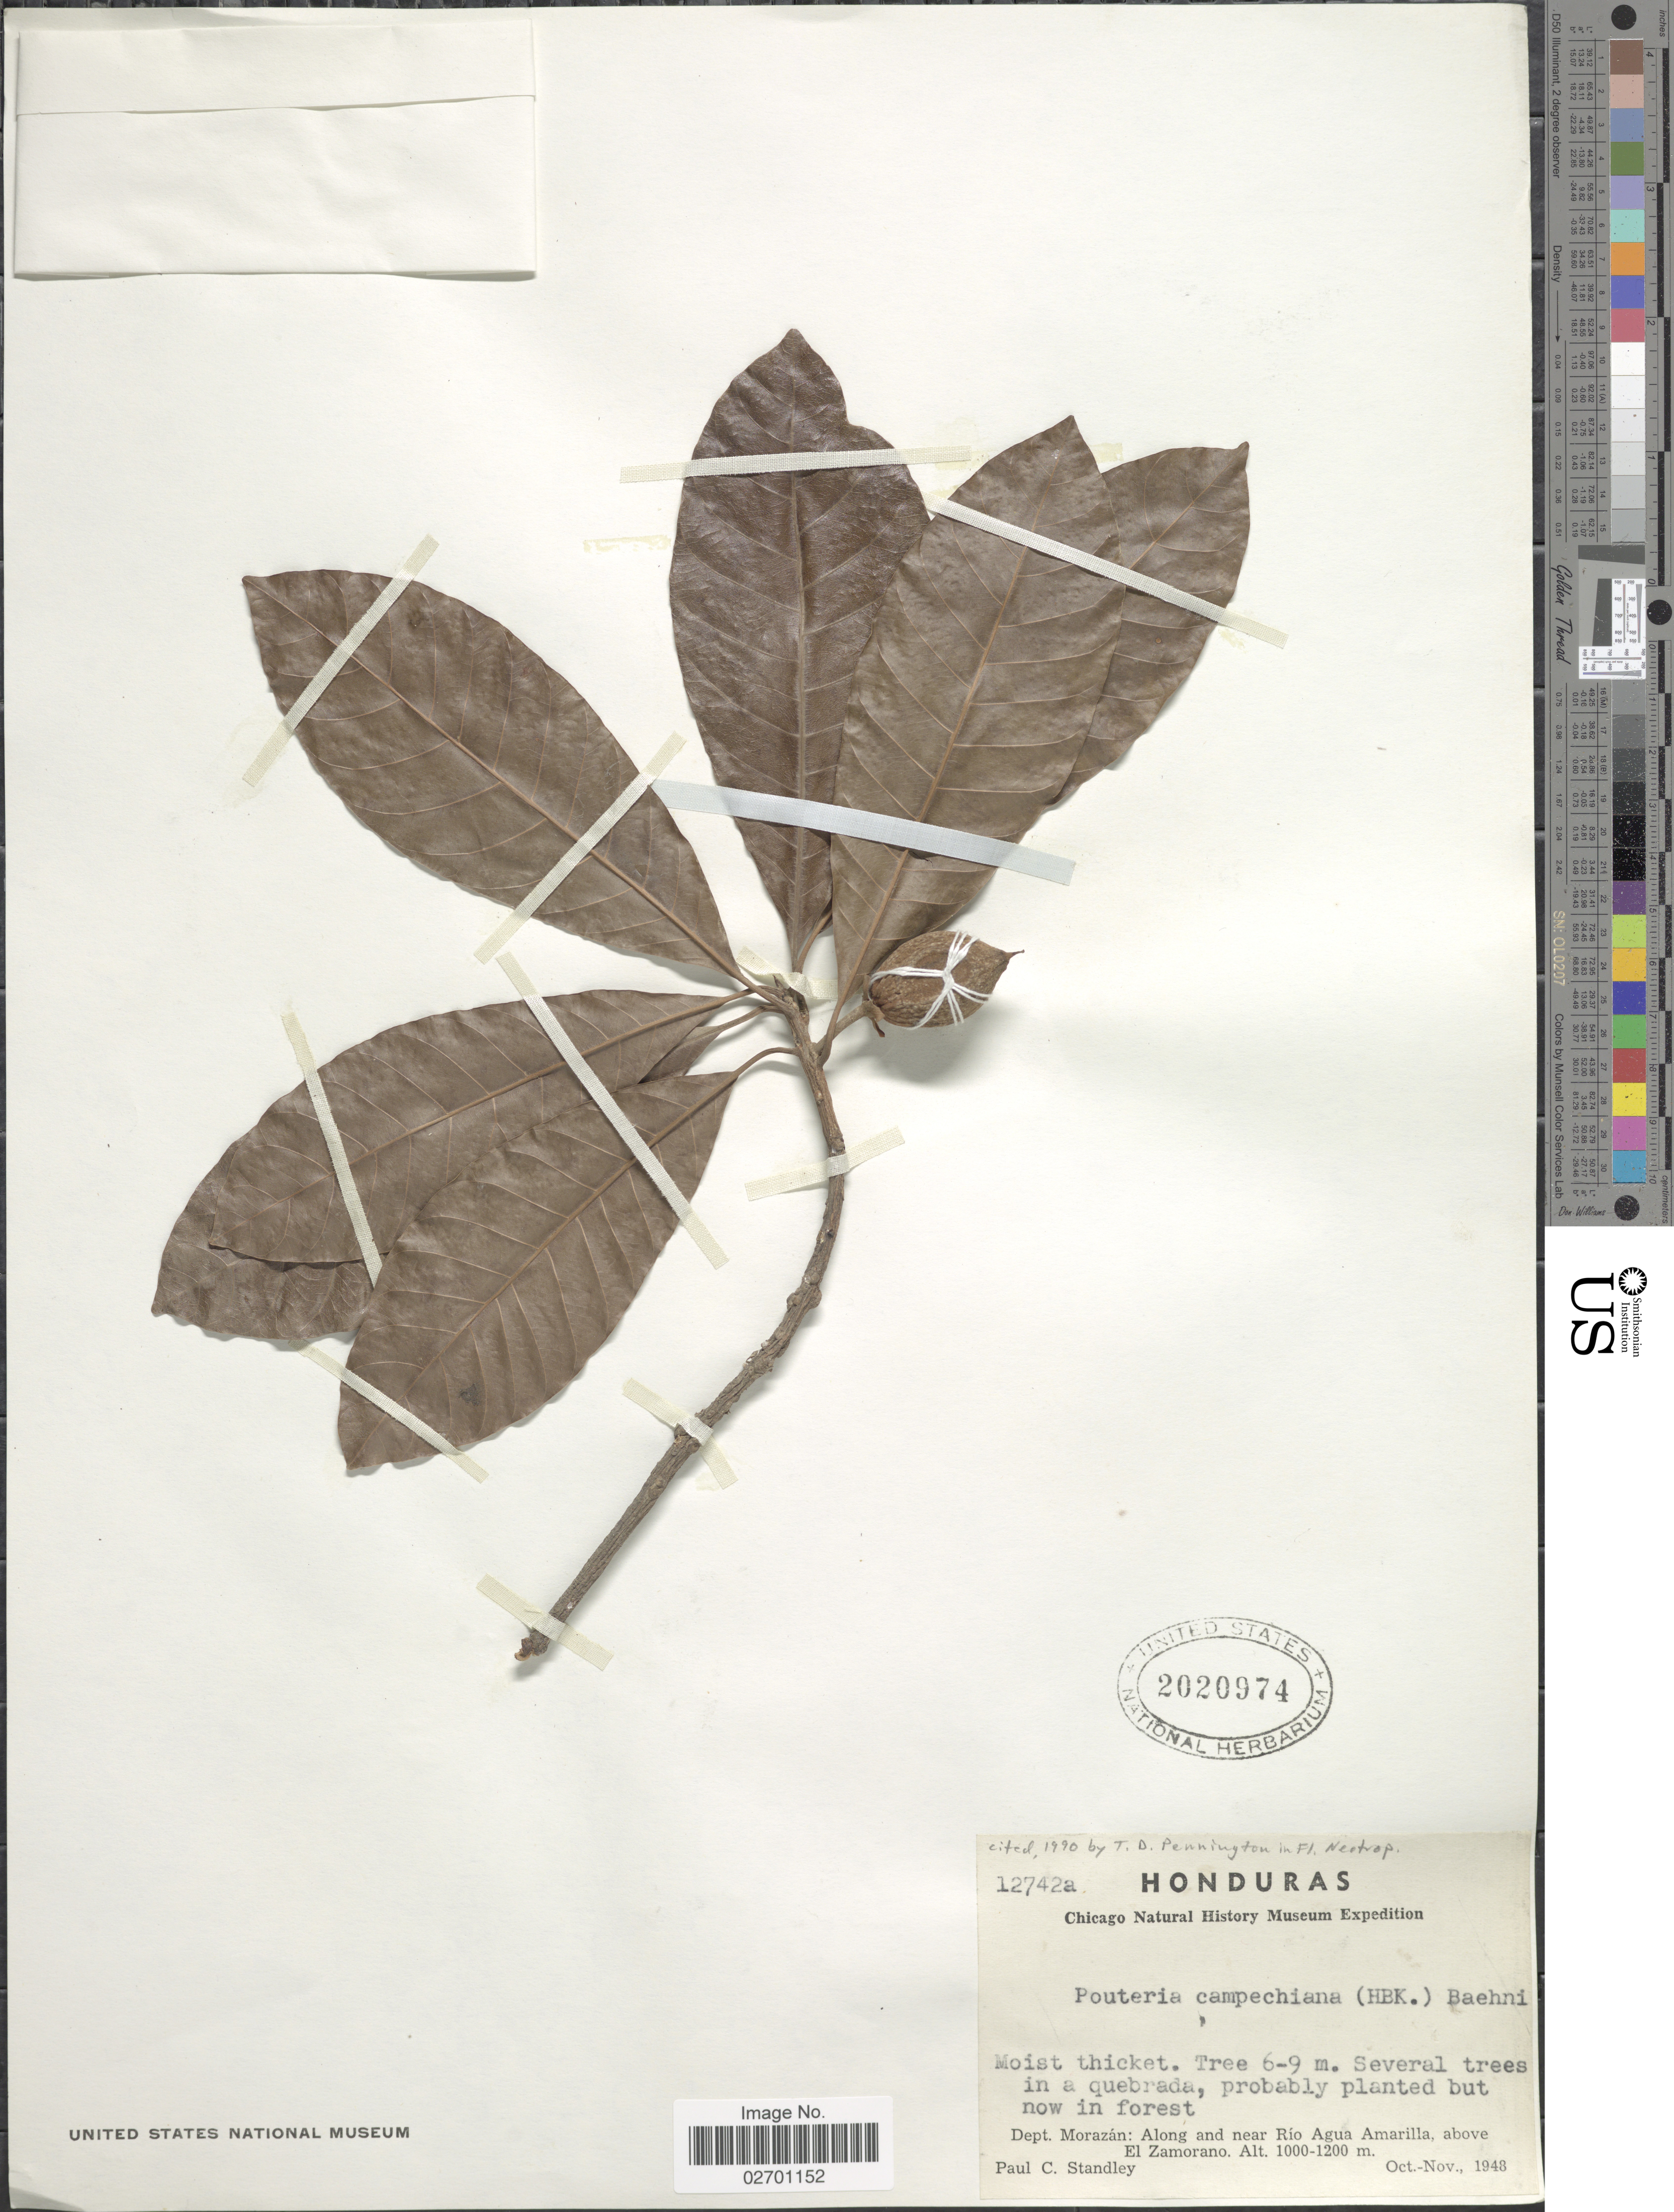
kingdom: Plantae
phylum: Tracheophyta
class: Magnoliopsida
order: Ericales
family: Sapotaceae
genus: Pouteria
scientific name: Pouteria campechiana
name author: (Kunth) Baehni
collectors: P. C. Standley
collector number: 12742a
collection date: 1948-10/1948-11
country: Honduras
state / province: Fco. Morazán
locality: Dept. Morazan: Along and near Rio Agua Amarilla, above El Zamorano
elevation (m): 1000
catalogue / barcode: US 2020974